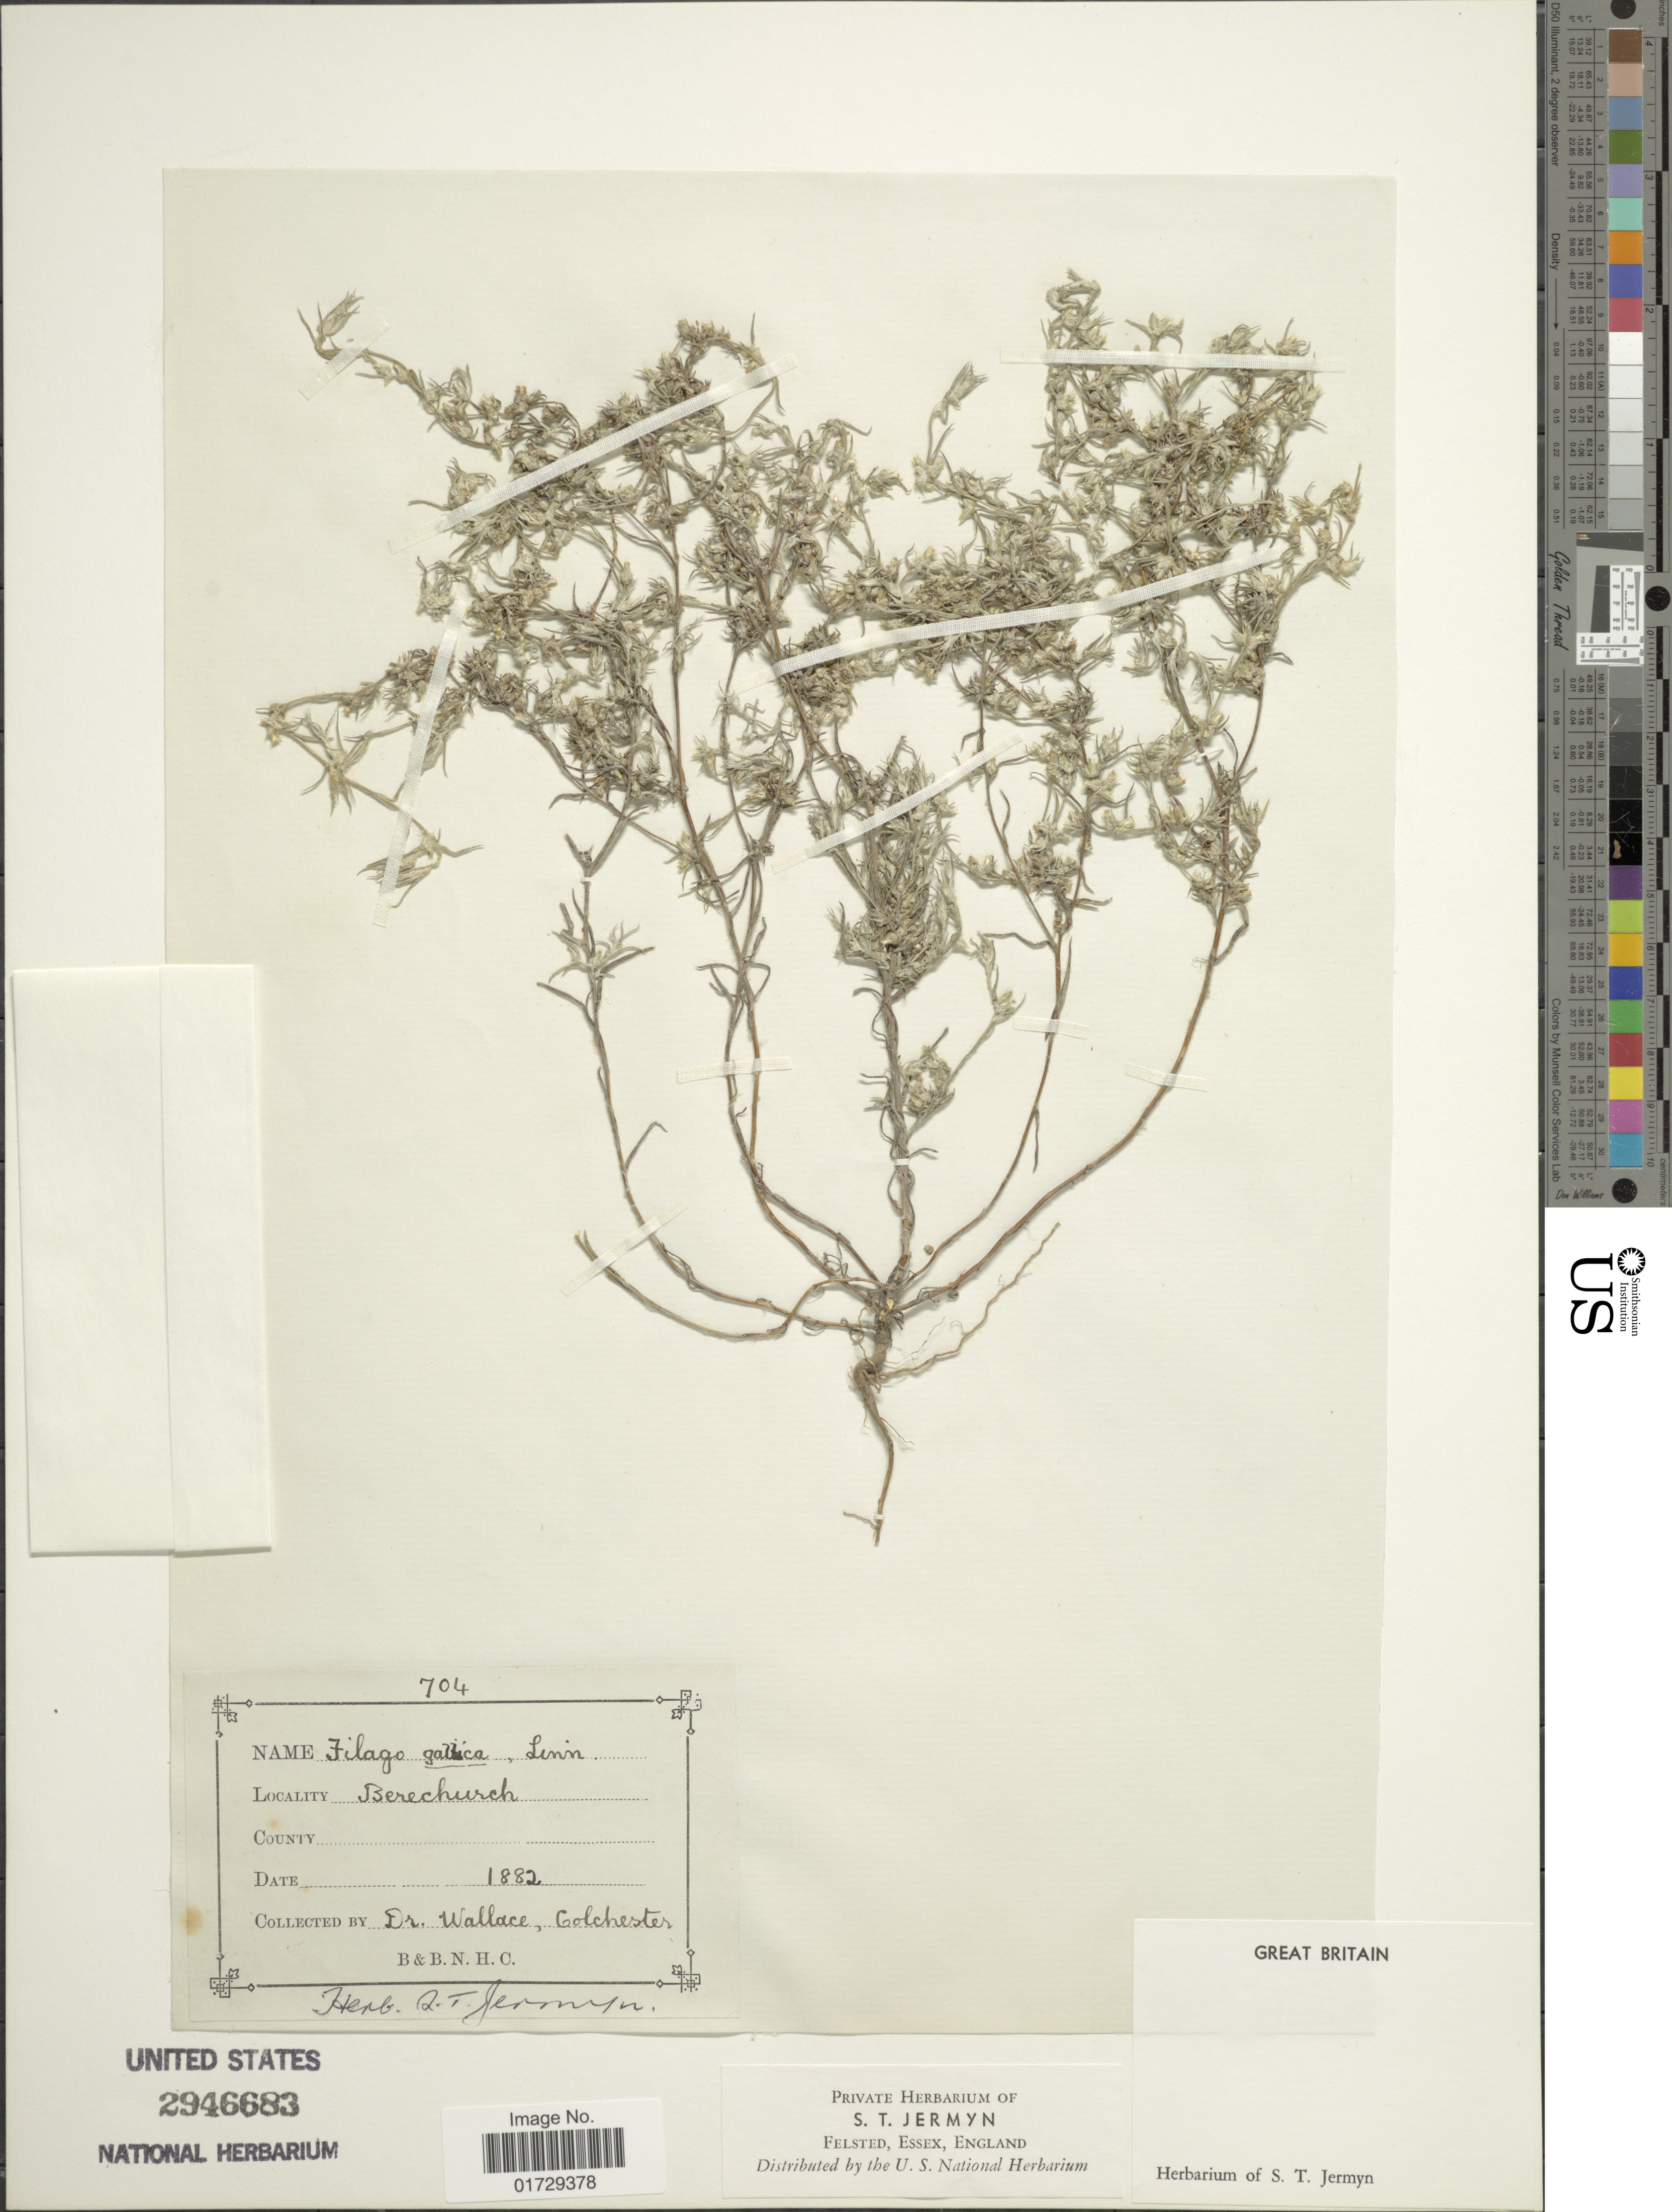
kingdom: Plantae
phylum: Tracheophyta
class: Magnoliopsida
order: Asterales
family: Asteraceae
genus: Filago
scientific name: Filago gallica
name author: L.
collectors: Wallace, --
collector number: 704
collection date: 1882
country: United Kingdom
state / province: England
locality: Berechurch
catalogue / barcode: US 2946683